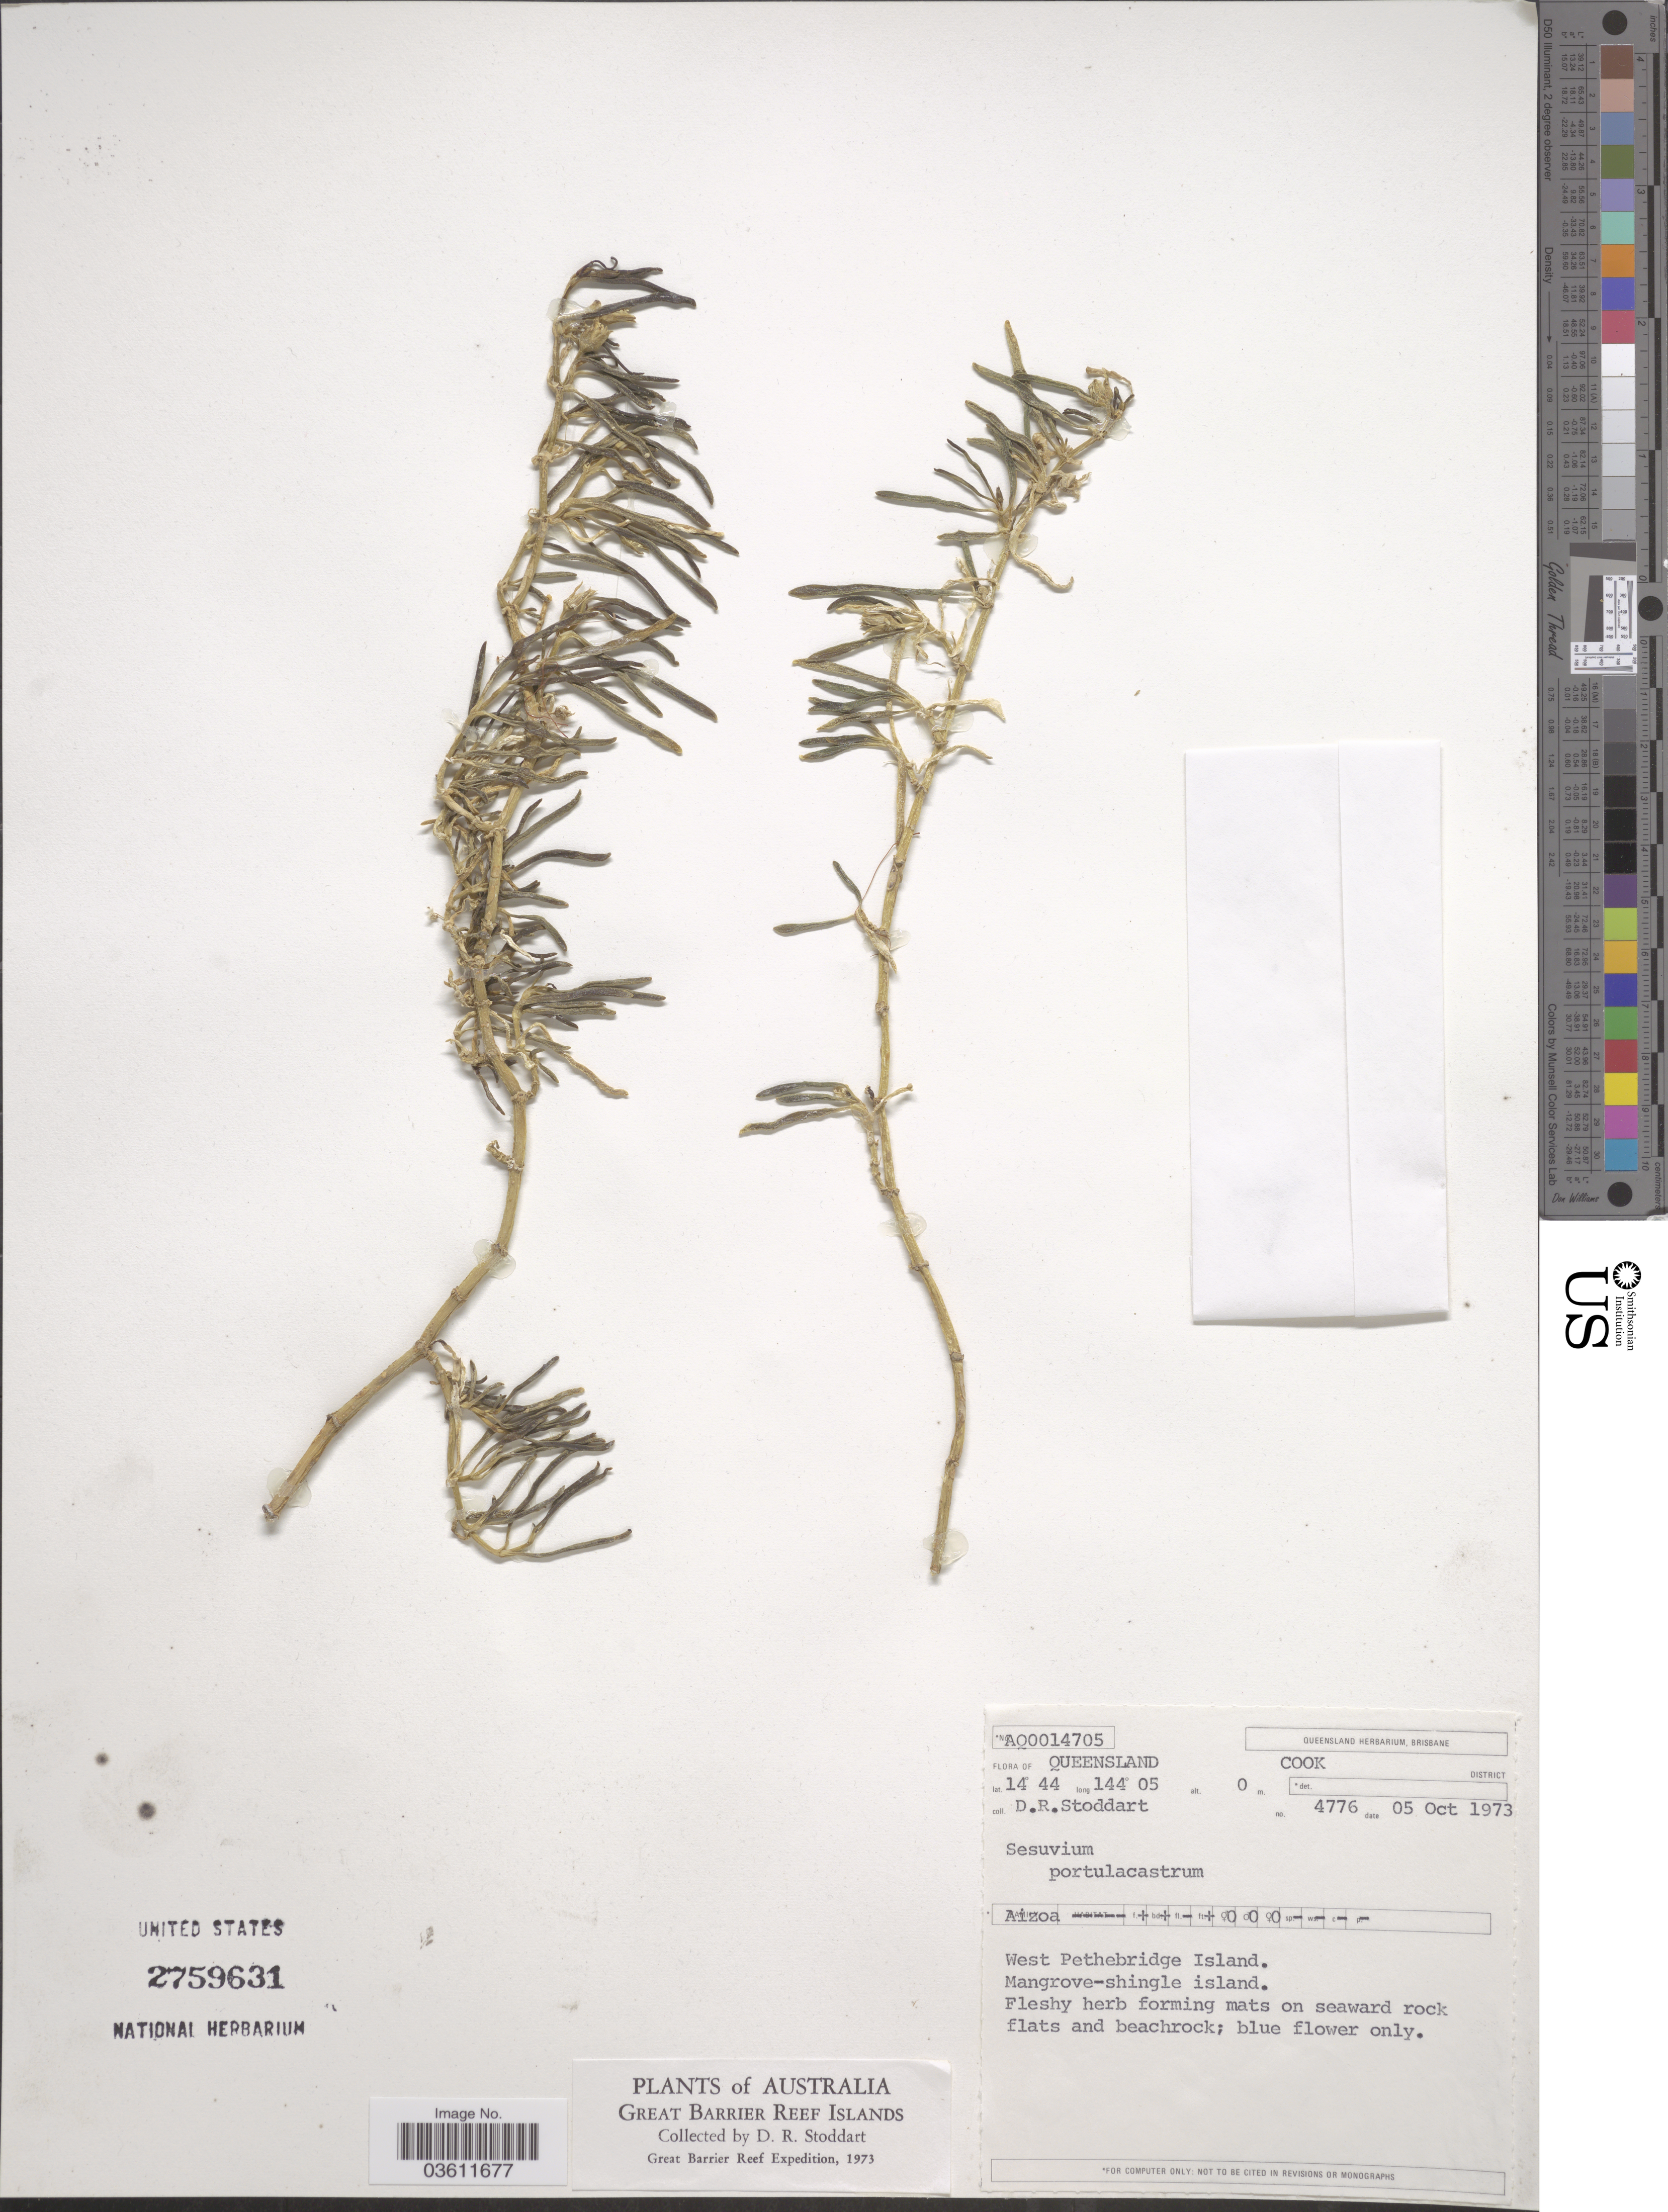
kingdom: Plantae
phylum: Tracheophyta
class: Magnoliopsida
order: Caryophyllales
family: Aizoaceae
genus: Sesuvium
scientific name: Sesuvium portulacastrum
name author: (L.) L.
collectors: D. R. Stoddart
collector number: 4776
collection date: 1973-10-05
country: Australia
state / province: Queensland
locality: Cook District. West Pethebridge Island. Mangrove-shingle island. Great Barrier Reef Islands.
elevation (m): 0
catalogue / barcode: US 2759631